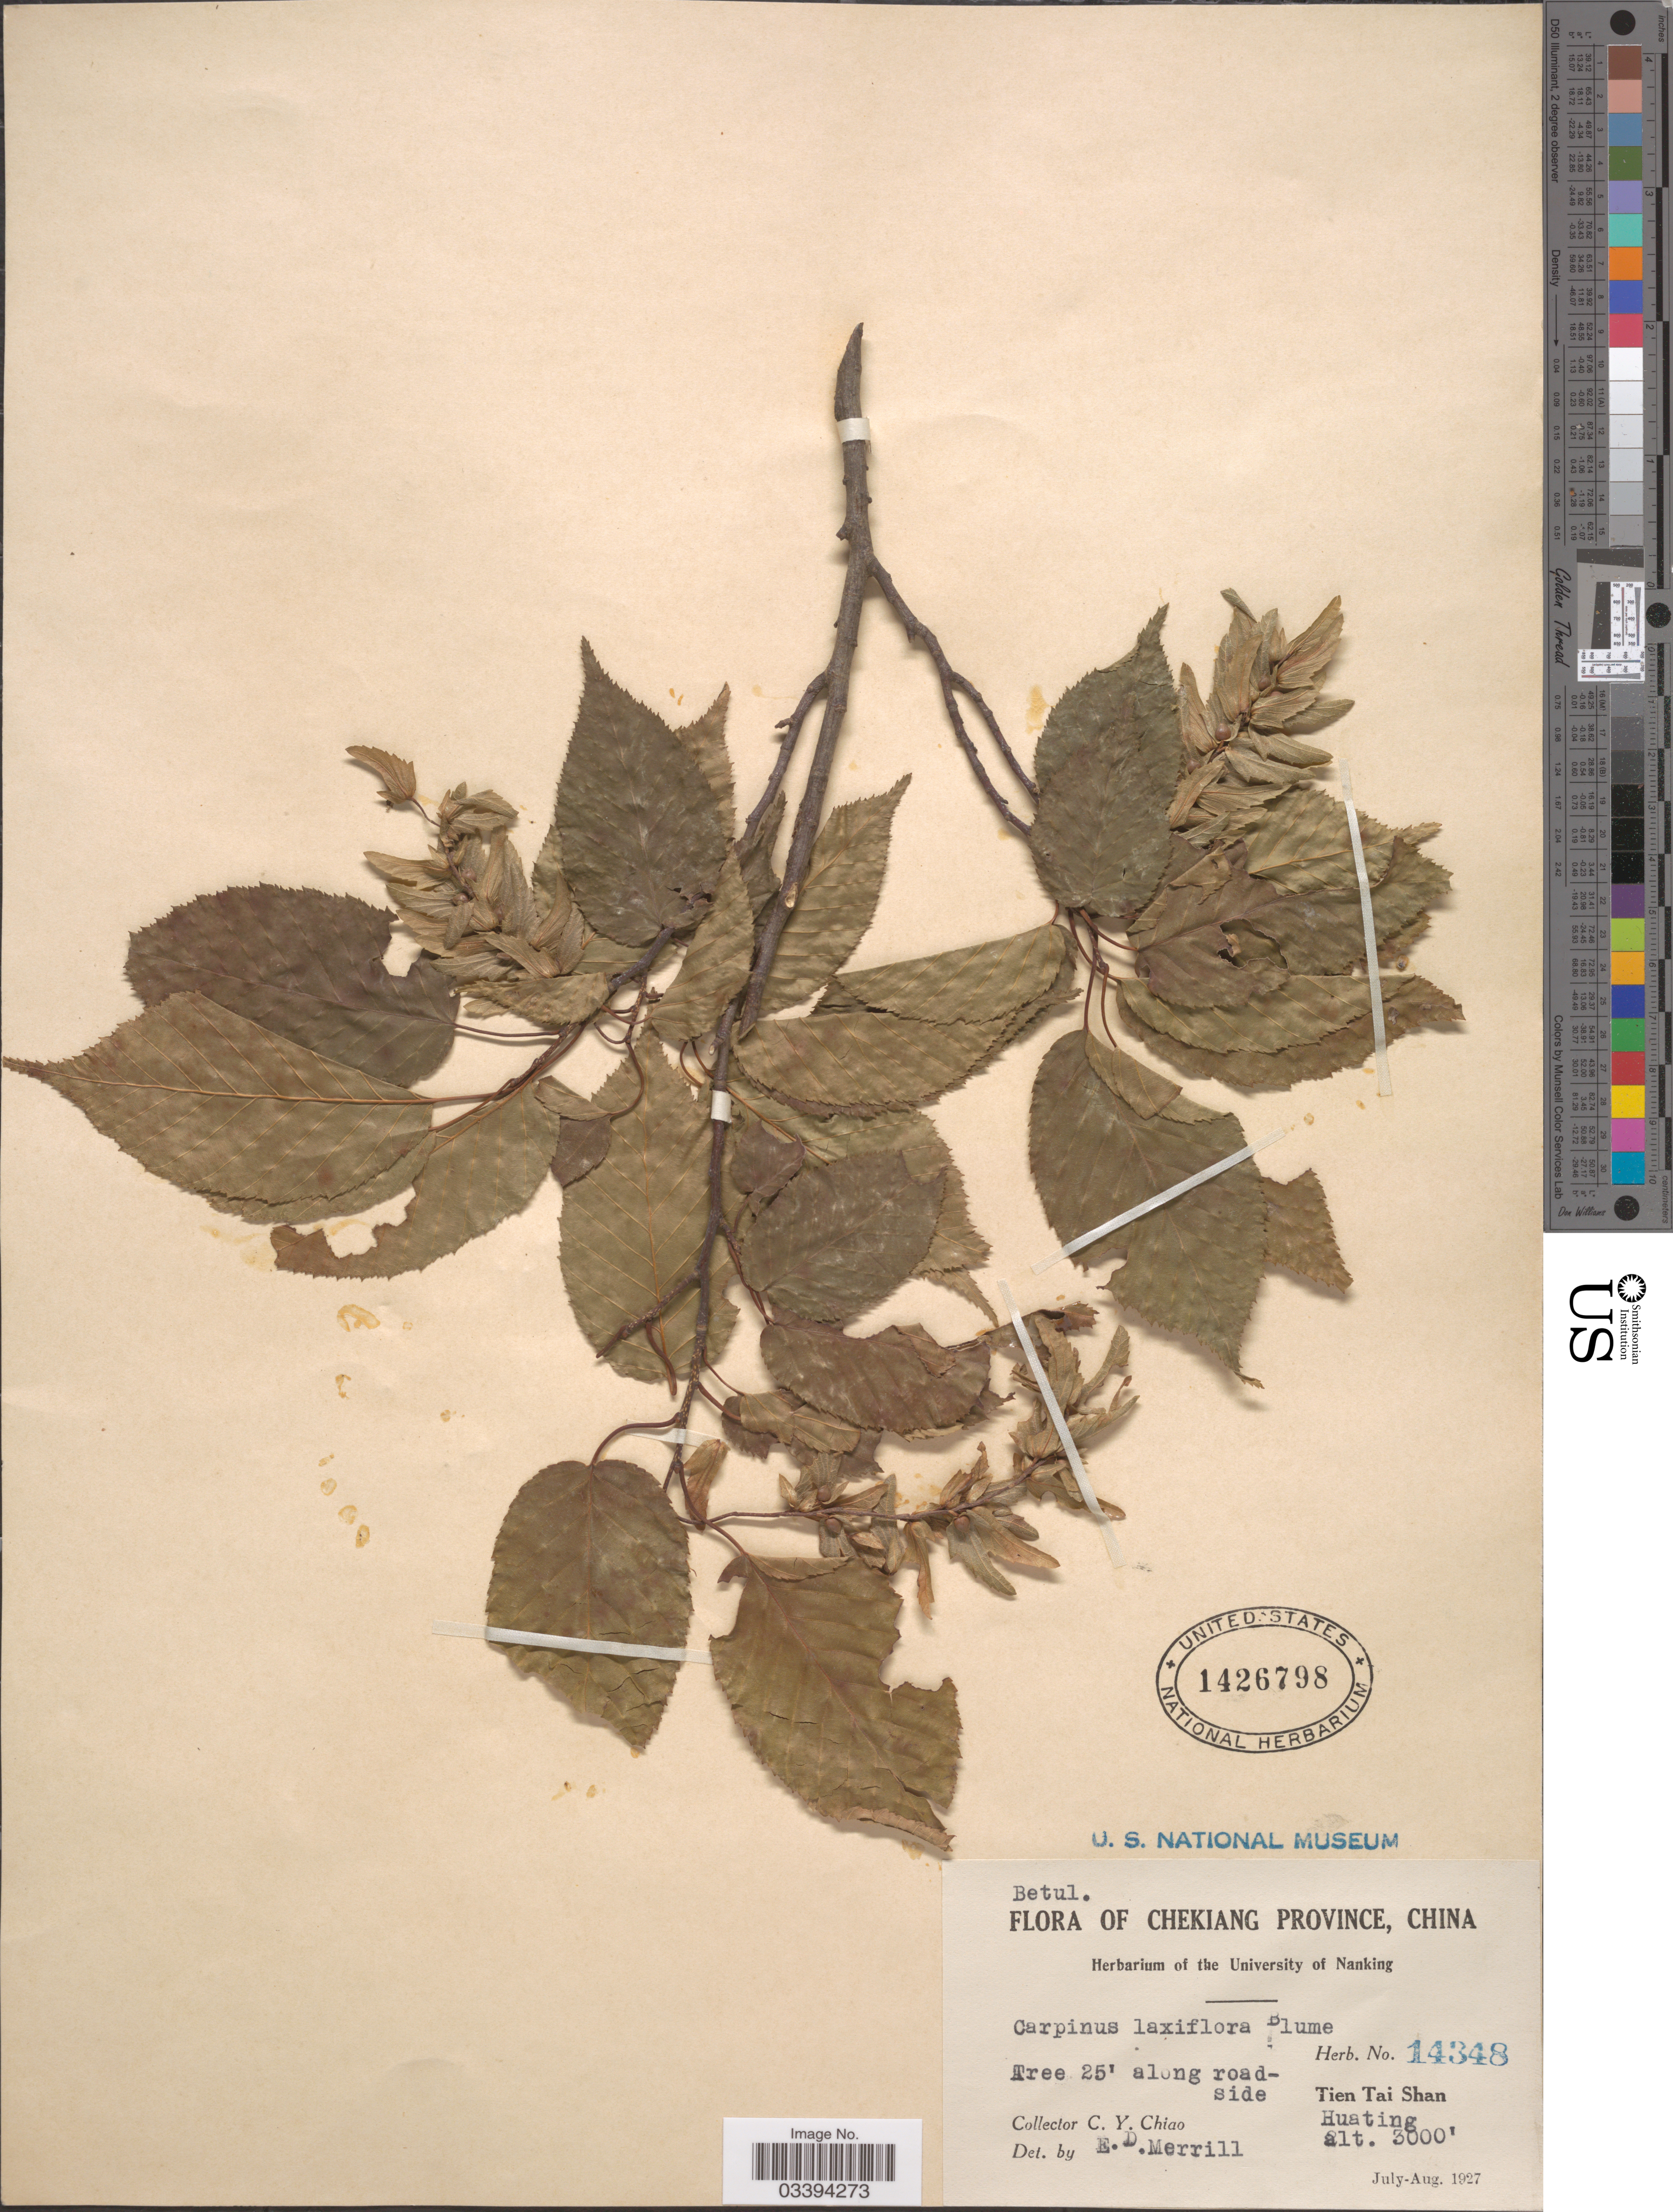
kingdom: Plantae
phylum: Tracheophyta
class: Magnoliopsida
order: Fagales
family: Betulaceae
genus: Carpinus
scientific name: Carpinus laxiflora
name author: (Siebold & Zucc.) Blume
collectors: C. Y. Chiao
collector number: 14348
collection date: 1927-07/1927-08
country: China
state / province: Zhejiang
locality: Chekiang. Tien Tai Shan Huating.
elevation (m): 914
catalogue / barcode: US 1426798